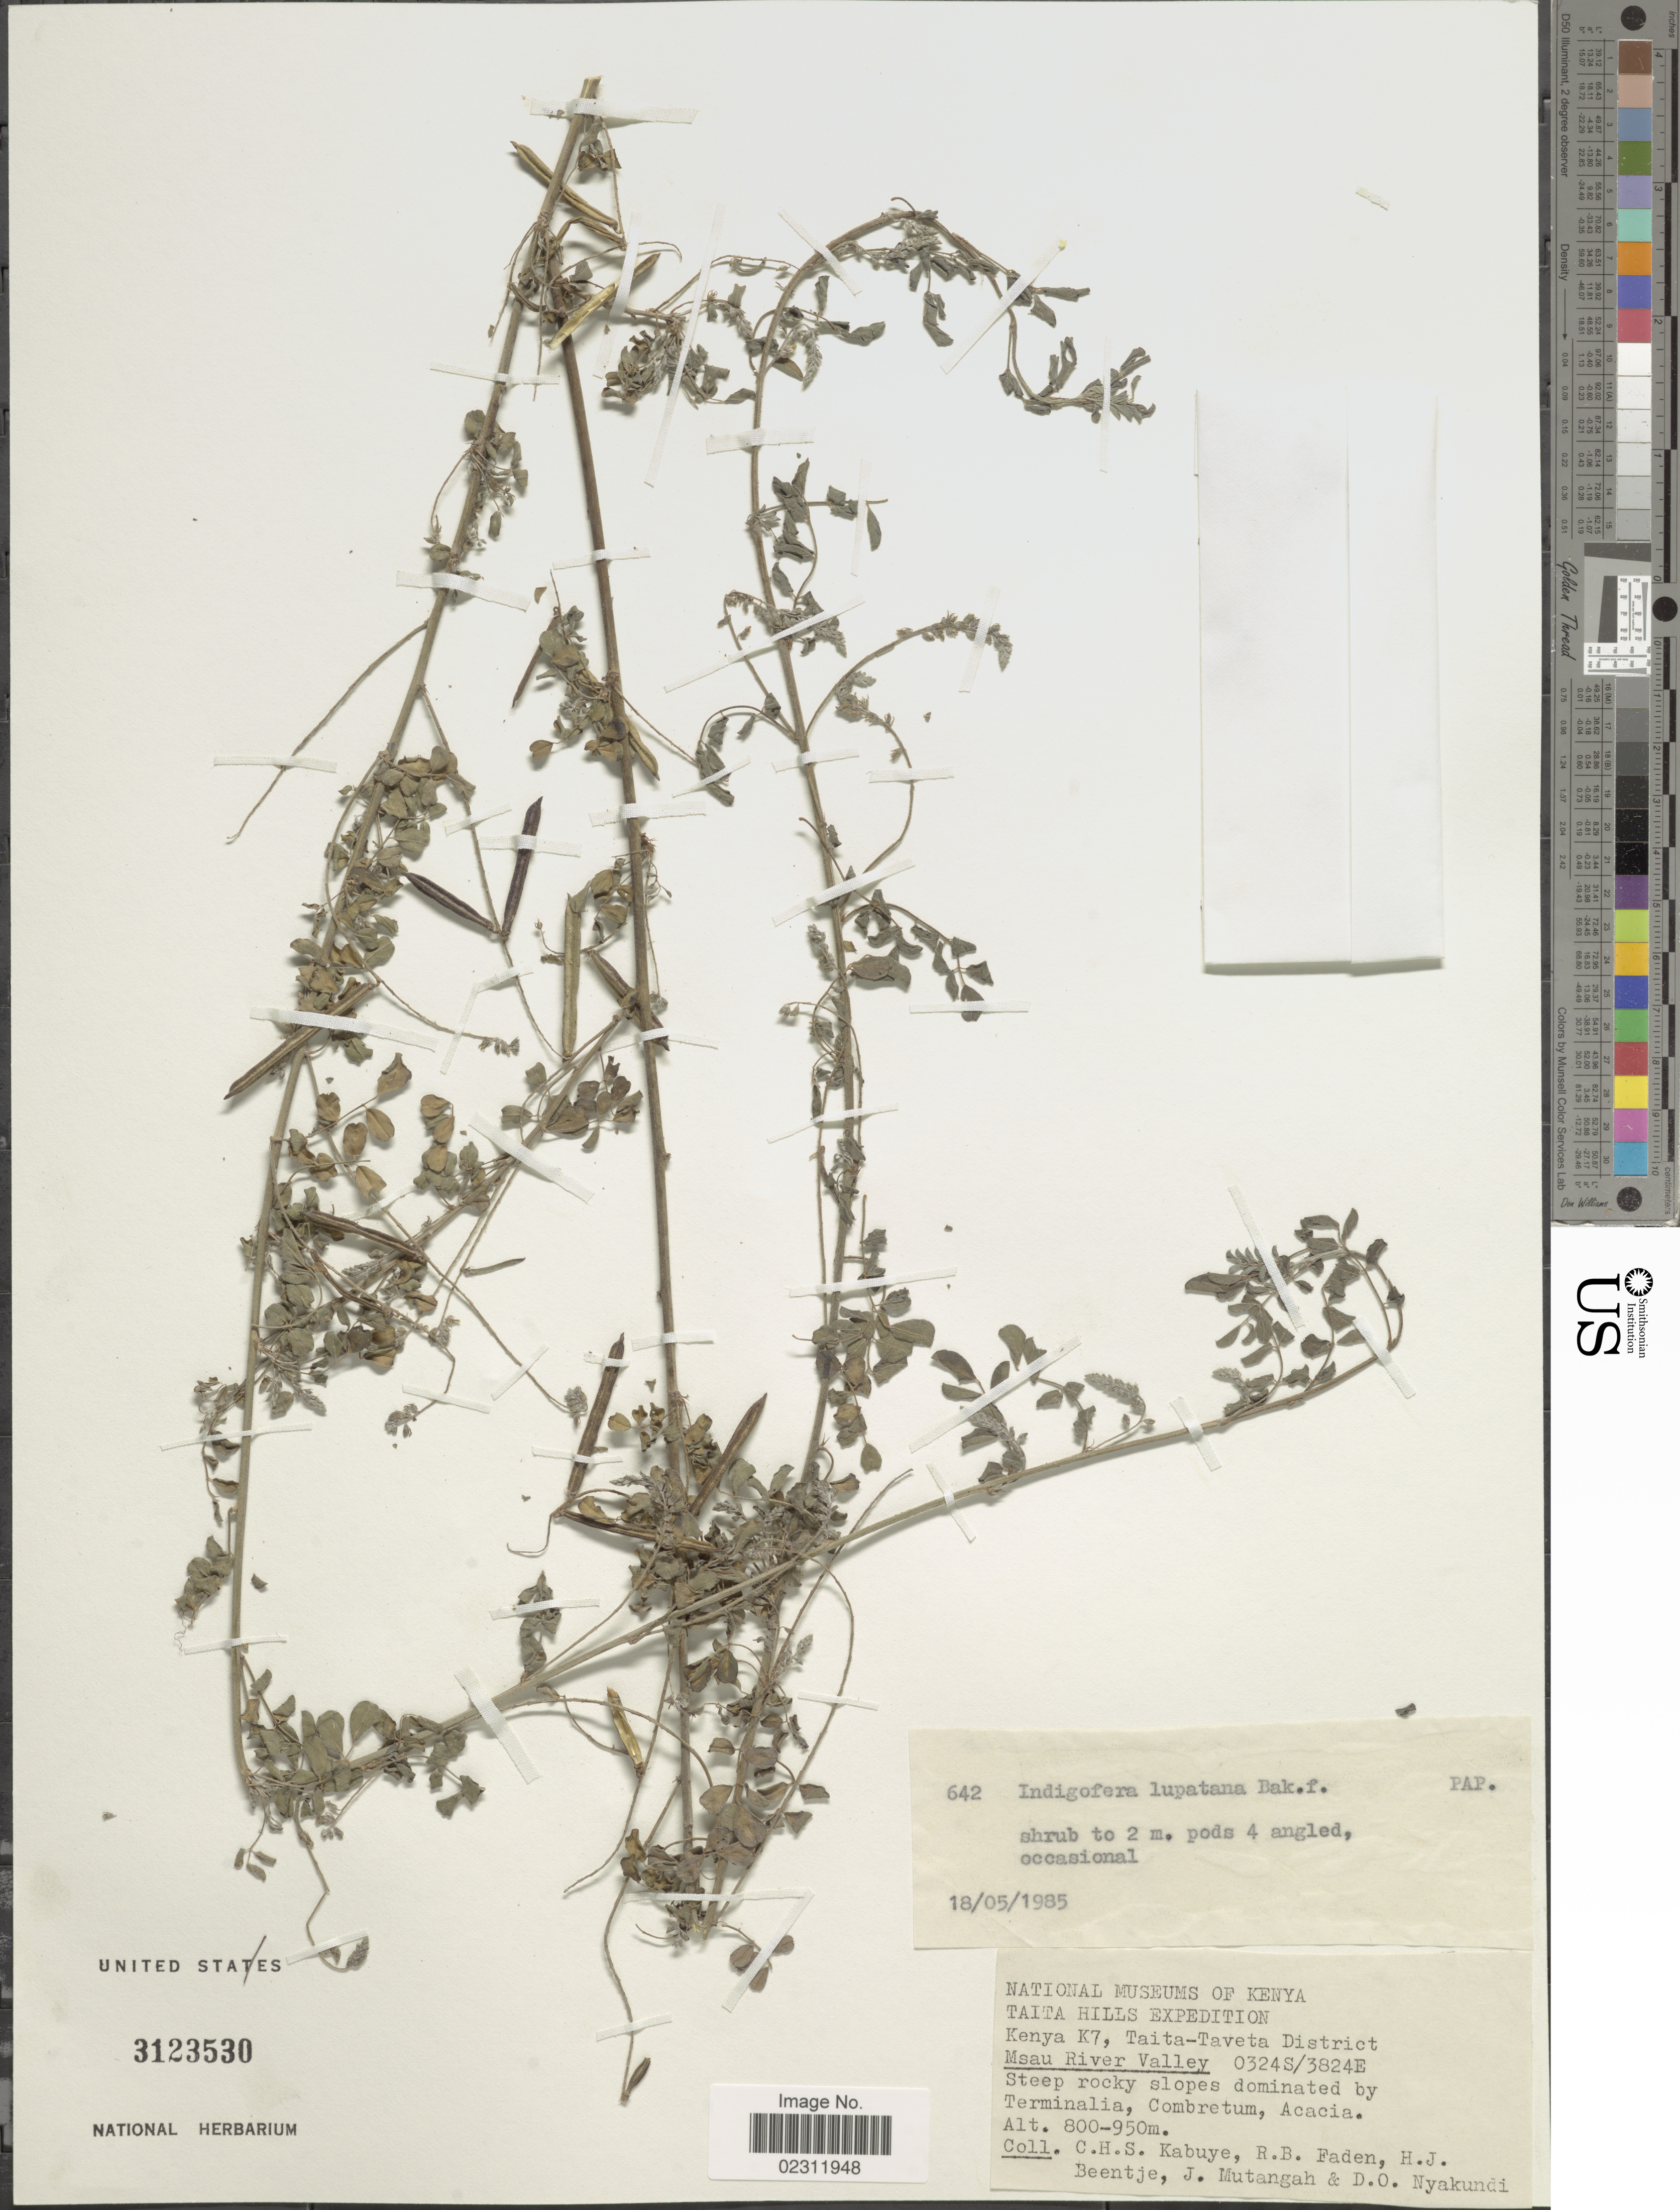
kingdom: Plantae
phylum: Tracheophyta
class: Magnoliopsida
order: Fabales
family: Fabaceae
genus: Indigofera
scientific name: Indigofera lupatana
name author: Baker f.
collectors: C. Kabuye, R. B. Faden, H. J. Beentje, J. Mutangah & D. Nyakundi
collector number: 642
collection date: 1985-05-18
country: Kenya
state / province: Taita Taveta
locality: Kenya K7, Msau River Valley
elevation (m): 800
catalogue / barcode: US 3123530